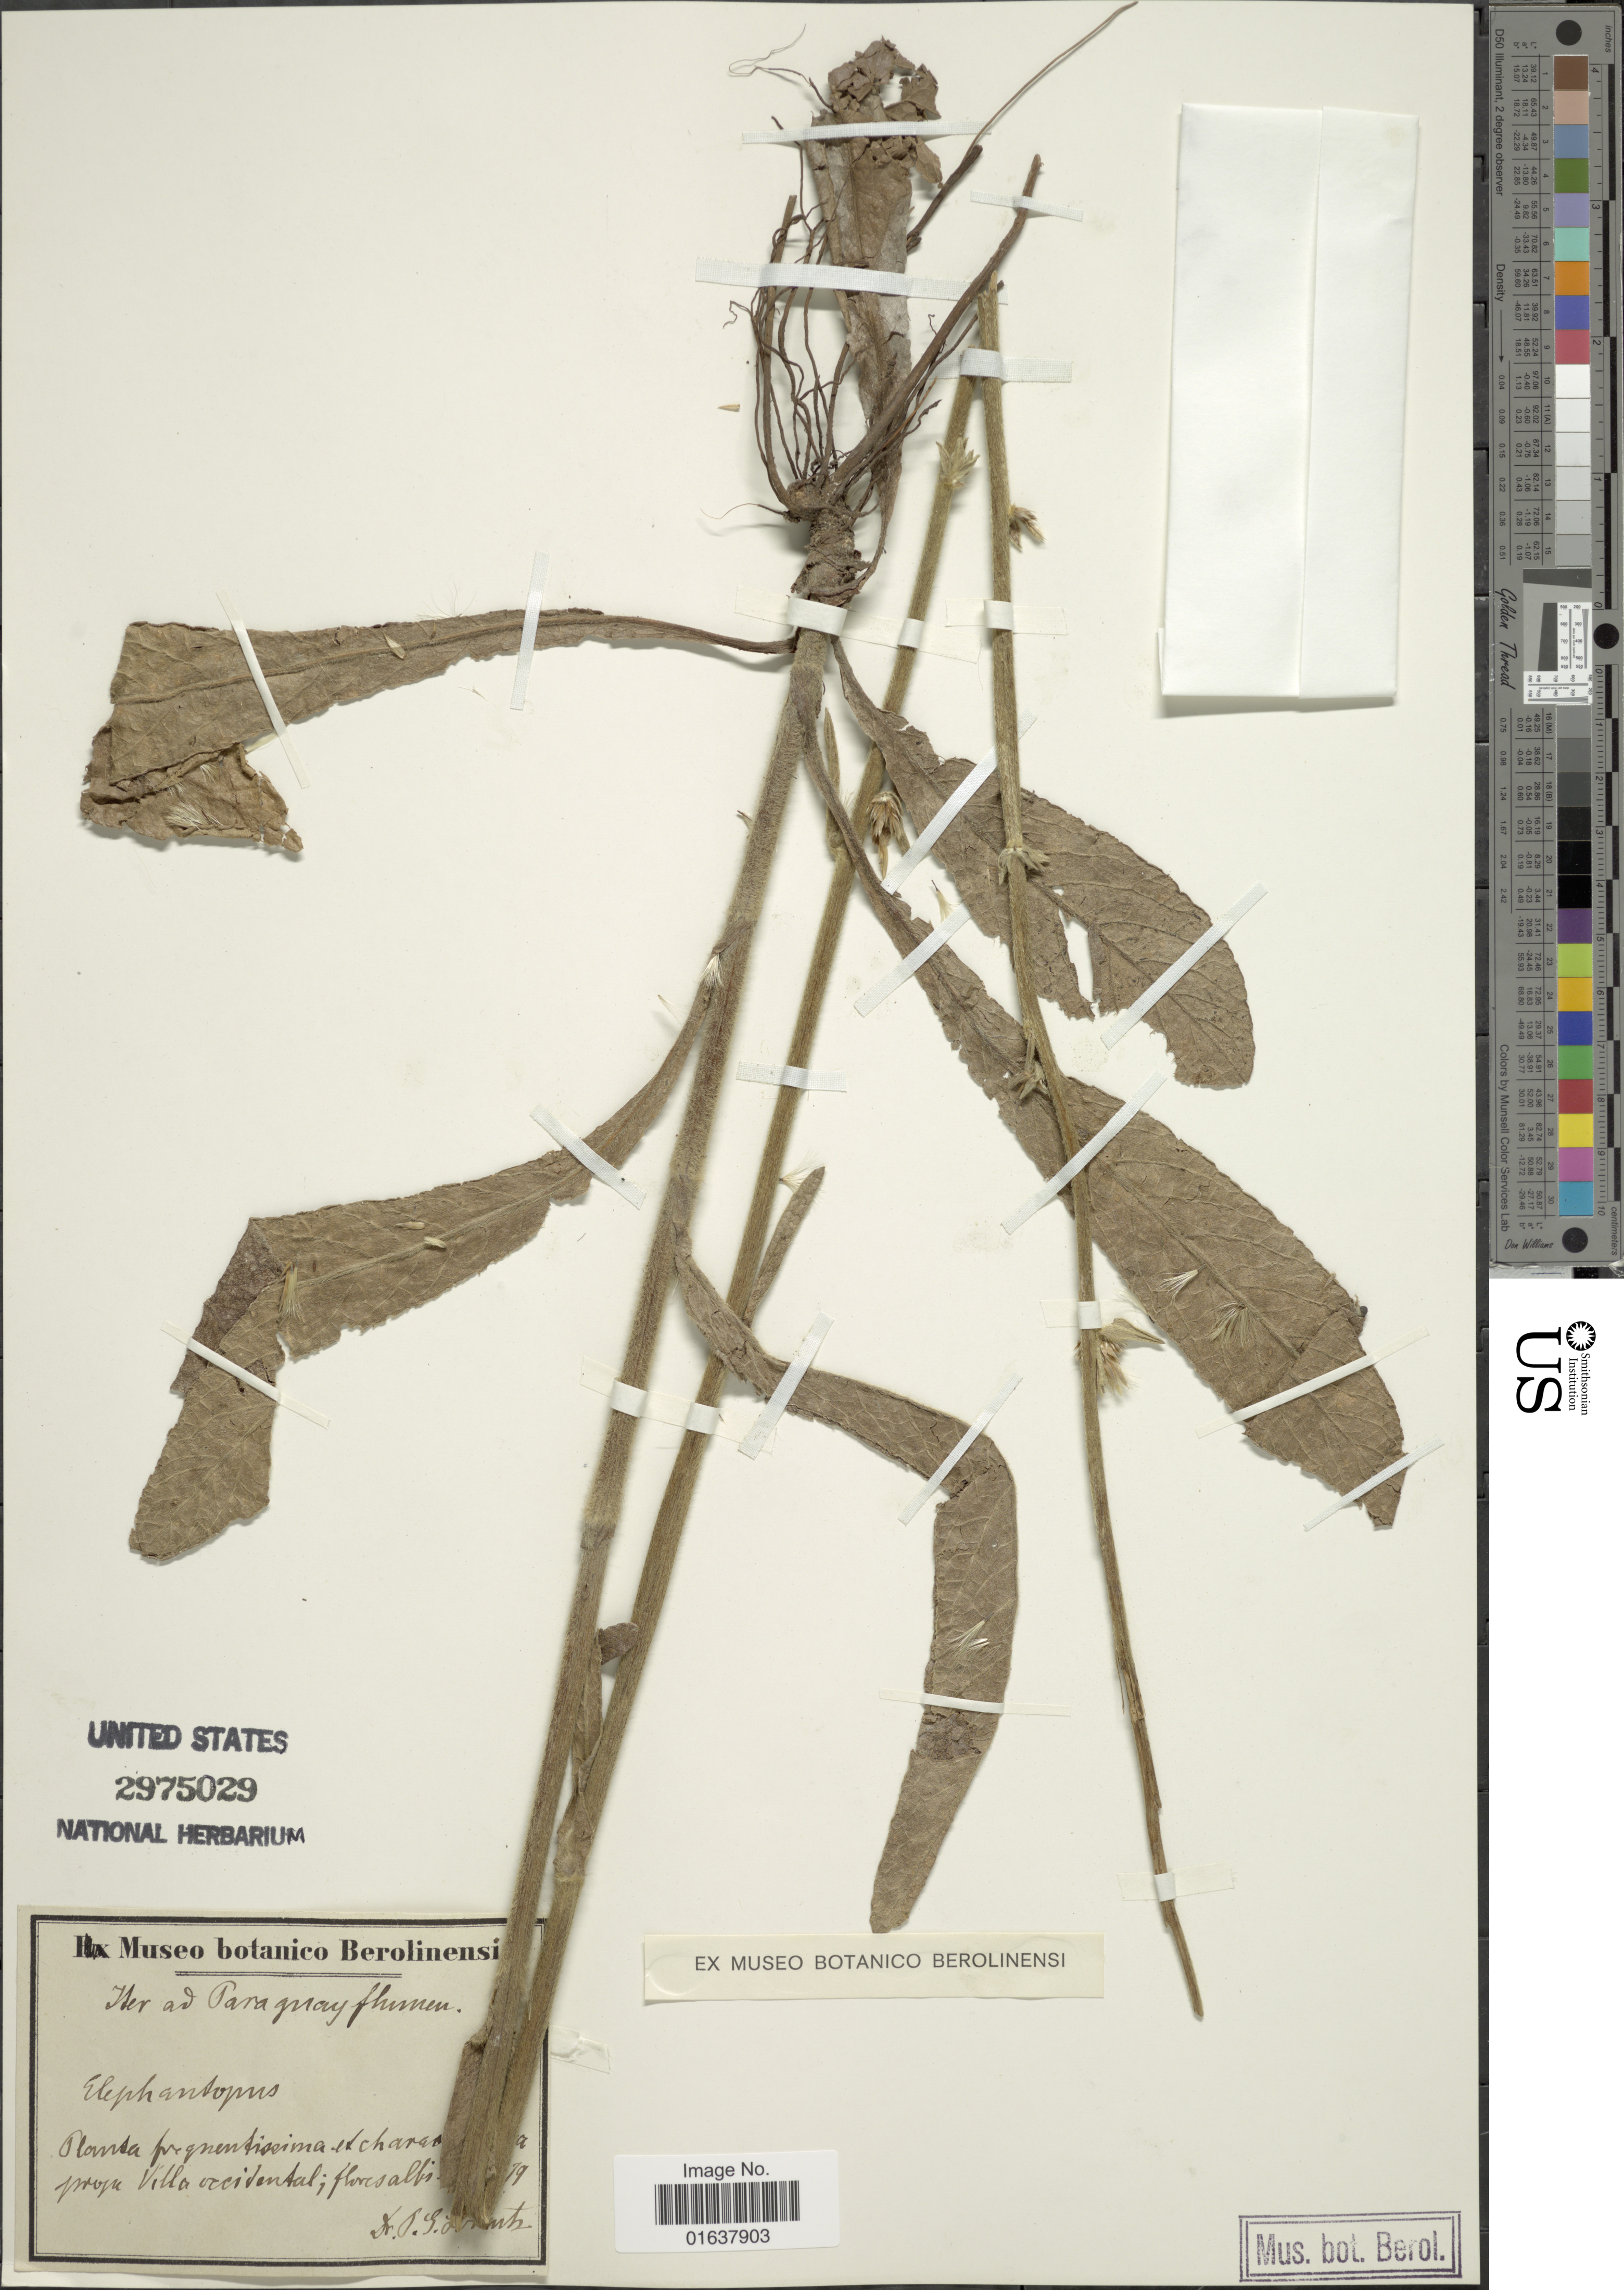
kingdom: Plantae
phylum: Tracheophyta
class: Magnoliopsida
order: Asterales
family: Asteraceae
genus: Orthopappus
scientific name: Orthopappus angustifolius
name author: (Sw.) Gleason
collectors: P. G. Lorentz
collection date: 1879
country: Paraguay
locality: Prope Villa occidentale.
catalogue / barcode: US 2975029